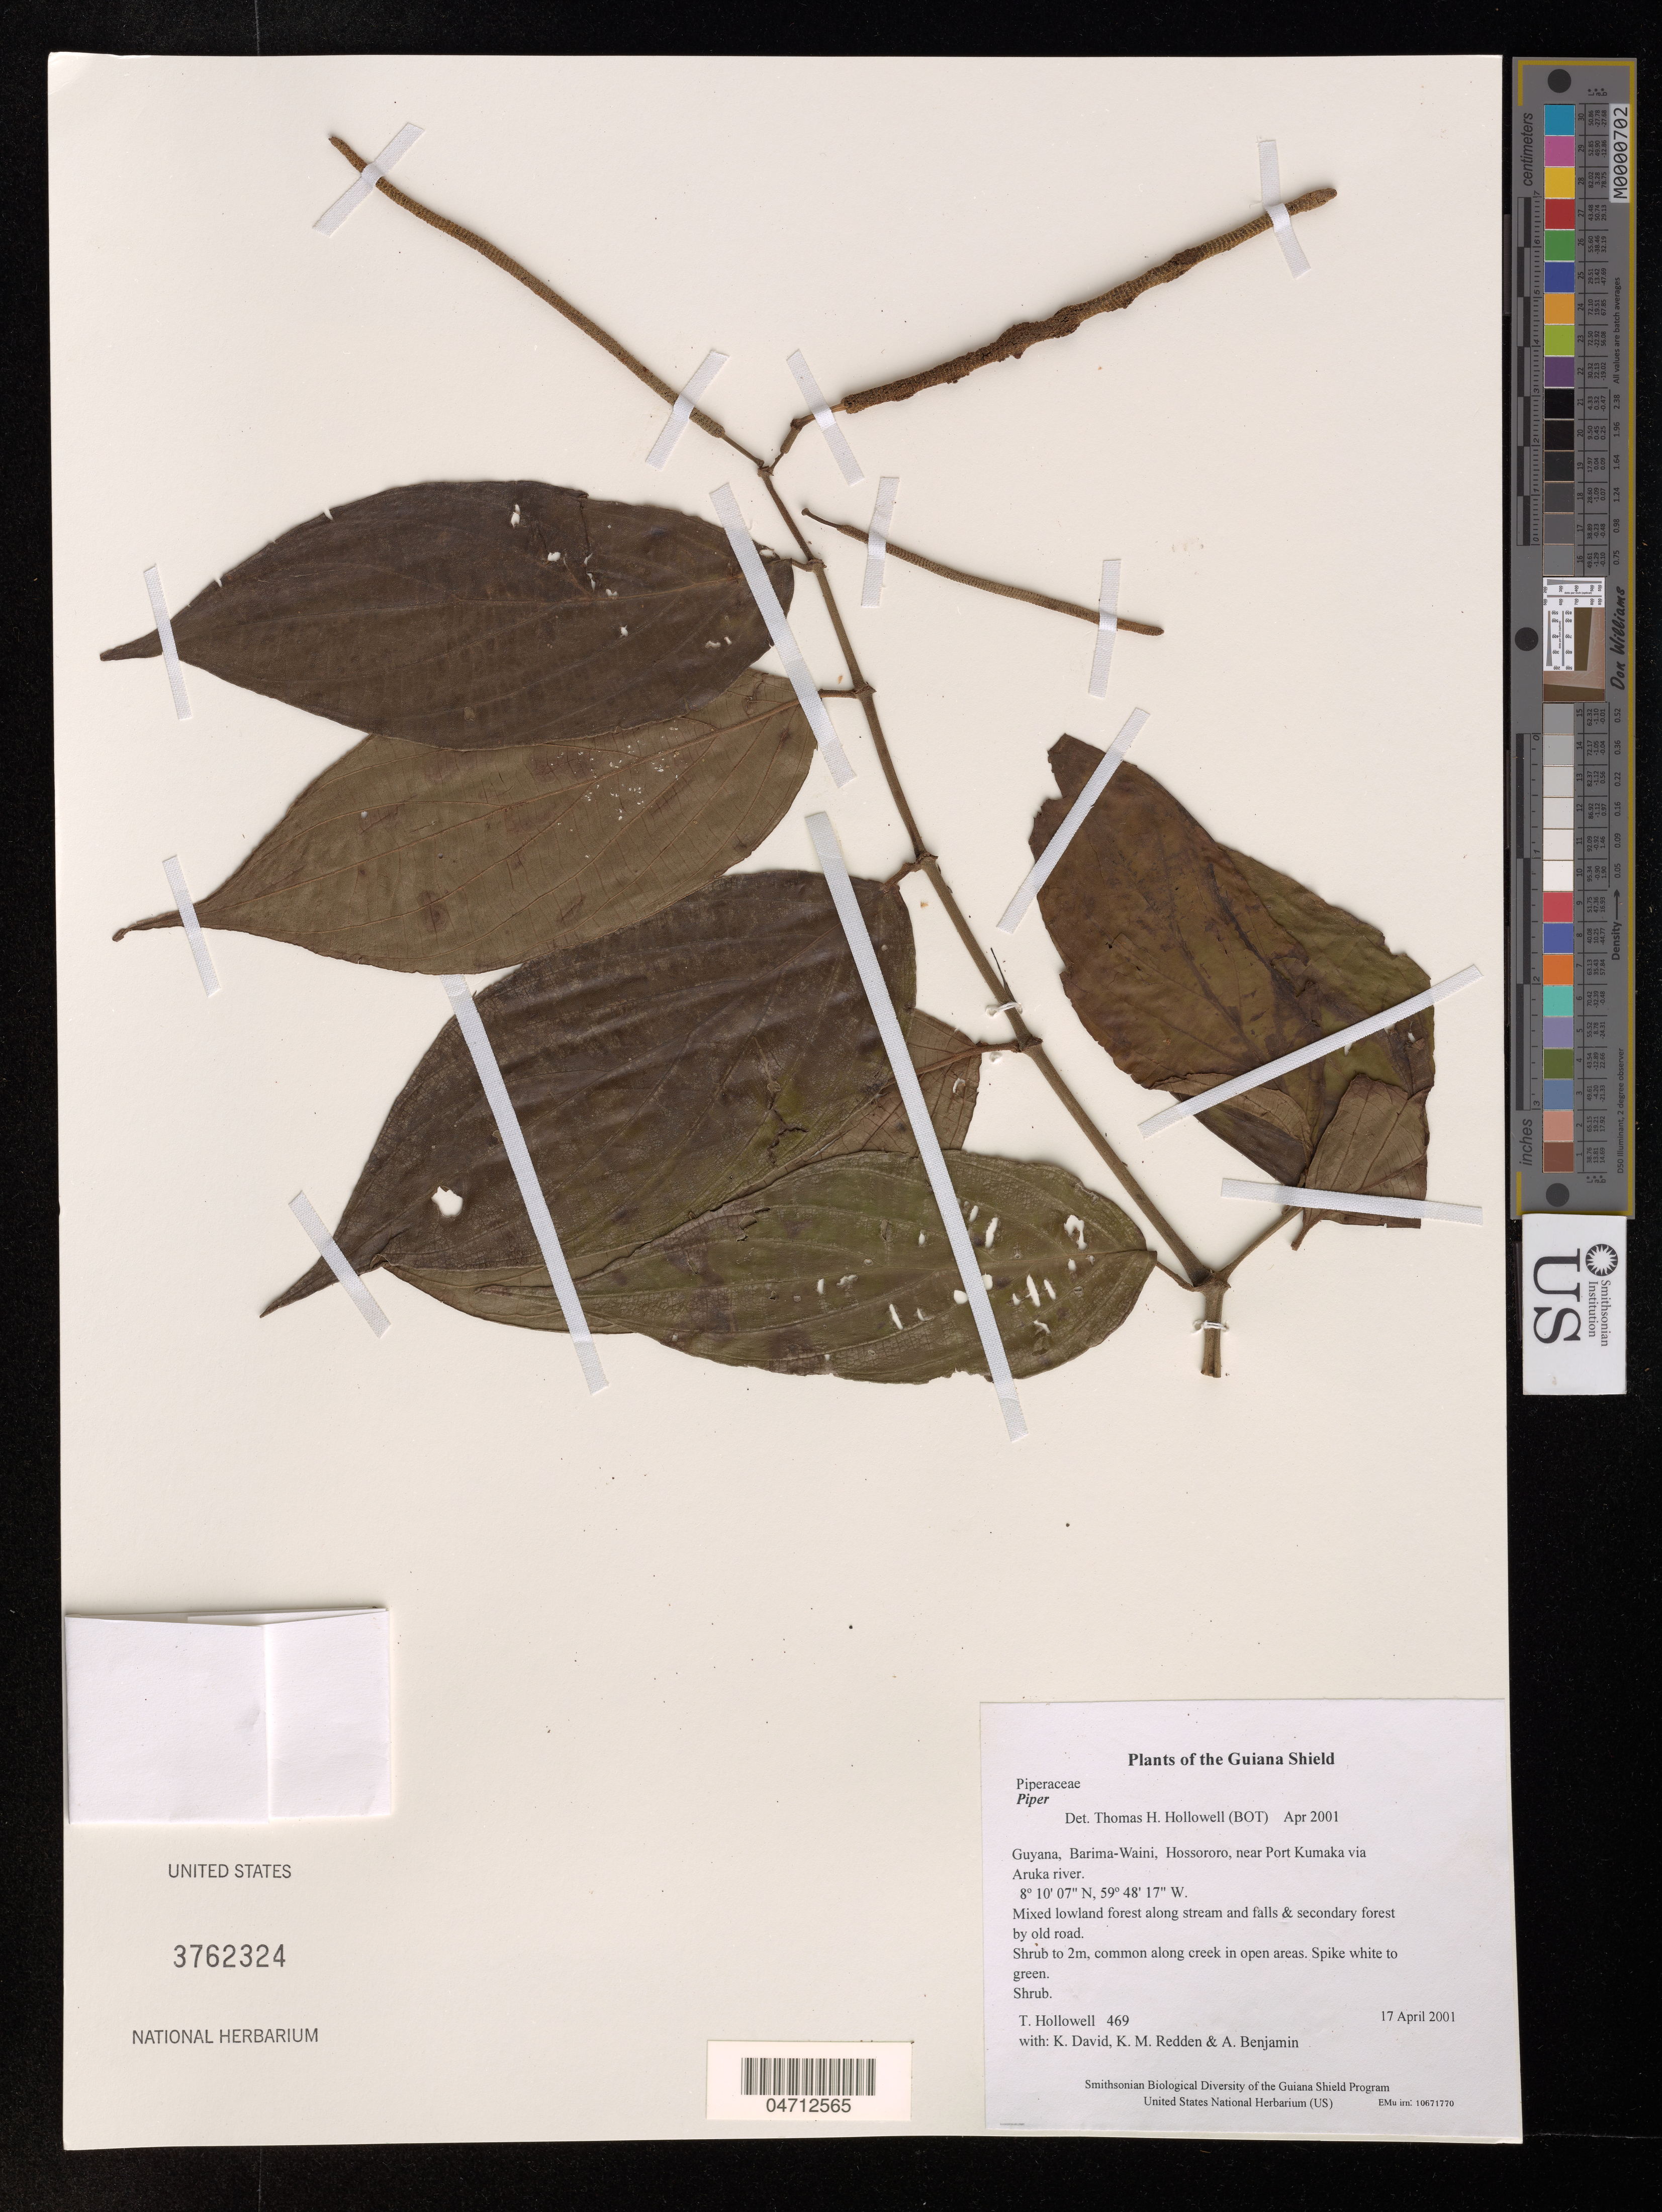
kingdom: Plantae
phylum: Tracheophyta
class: Magnoliopsida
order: Piperales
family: Piperaceae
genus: Piper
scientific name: Piper sp.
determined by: Hollowell, T. H., (BOT), Smithsonian Institution - National Museum of Natural History (UNITED STATES)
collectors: T. Hollowell, K. David, K. M. Redden & A. Benjamin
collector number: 469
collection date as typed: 17 April 2001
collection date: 2001-04-17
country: Guyana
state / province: Barima-Waini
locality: Hossororo, near Port Kumaka via Aruka river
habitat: Mixed lowland forest along stream and falls & secondary forest by old road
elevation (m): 0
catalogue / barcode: US 3762324